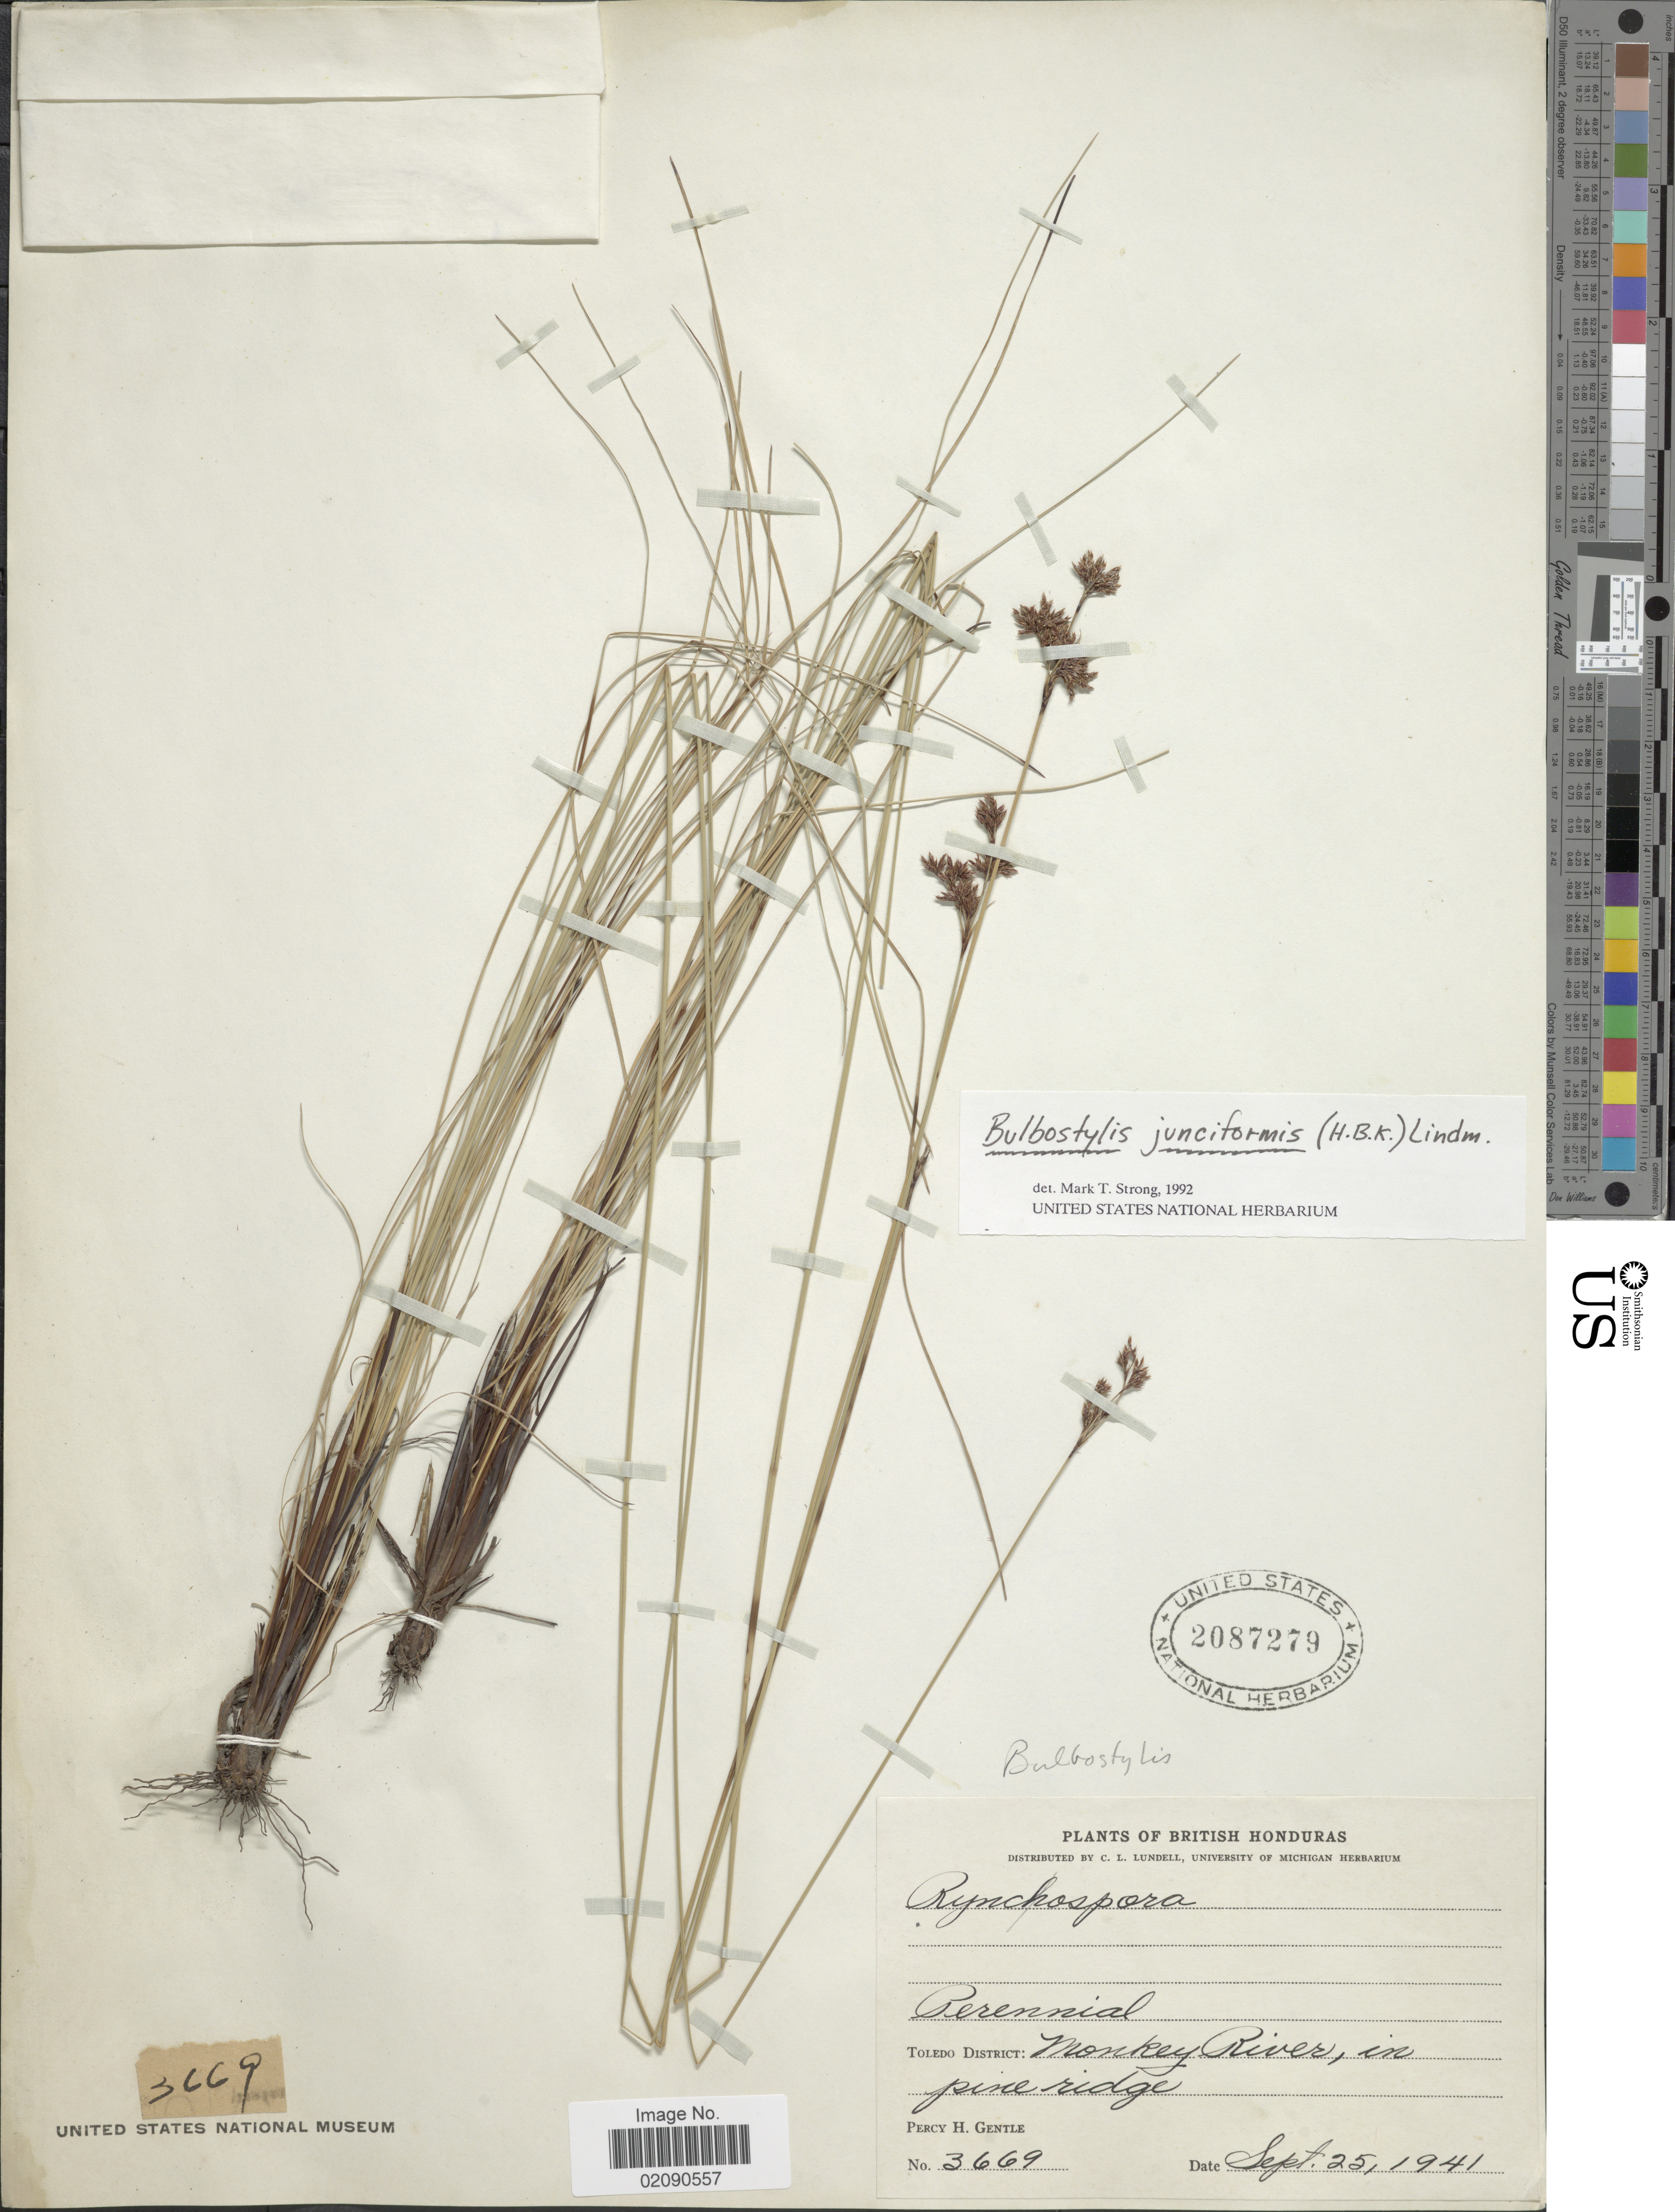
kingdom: Plantae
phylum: Tracheophyta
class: Liliopsida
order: Poales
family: Cyperaceae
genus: Bulbostylis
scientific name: Bulbostylis junciformis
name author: (Kunth) C.B. Clarke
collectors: P. H. Gentle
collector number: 3669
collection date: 1941-09-25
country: Belize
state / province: Toledo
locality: British Honduras, Perennial, Toledo District: Monkey River, in pine ridge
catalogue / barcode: US 2087279